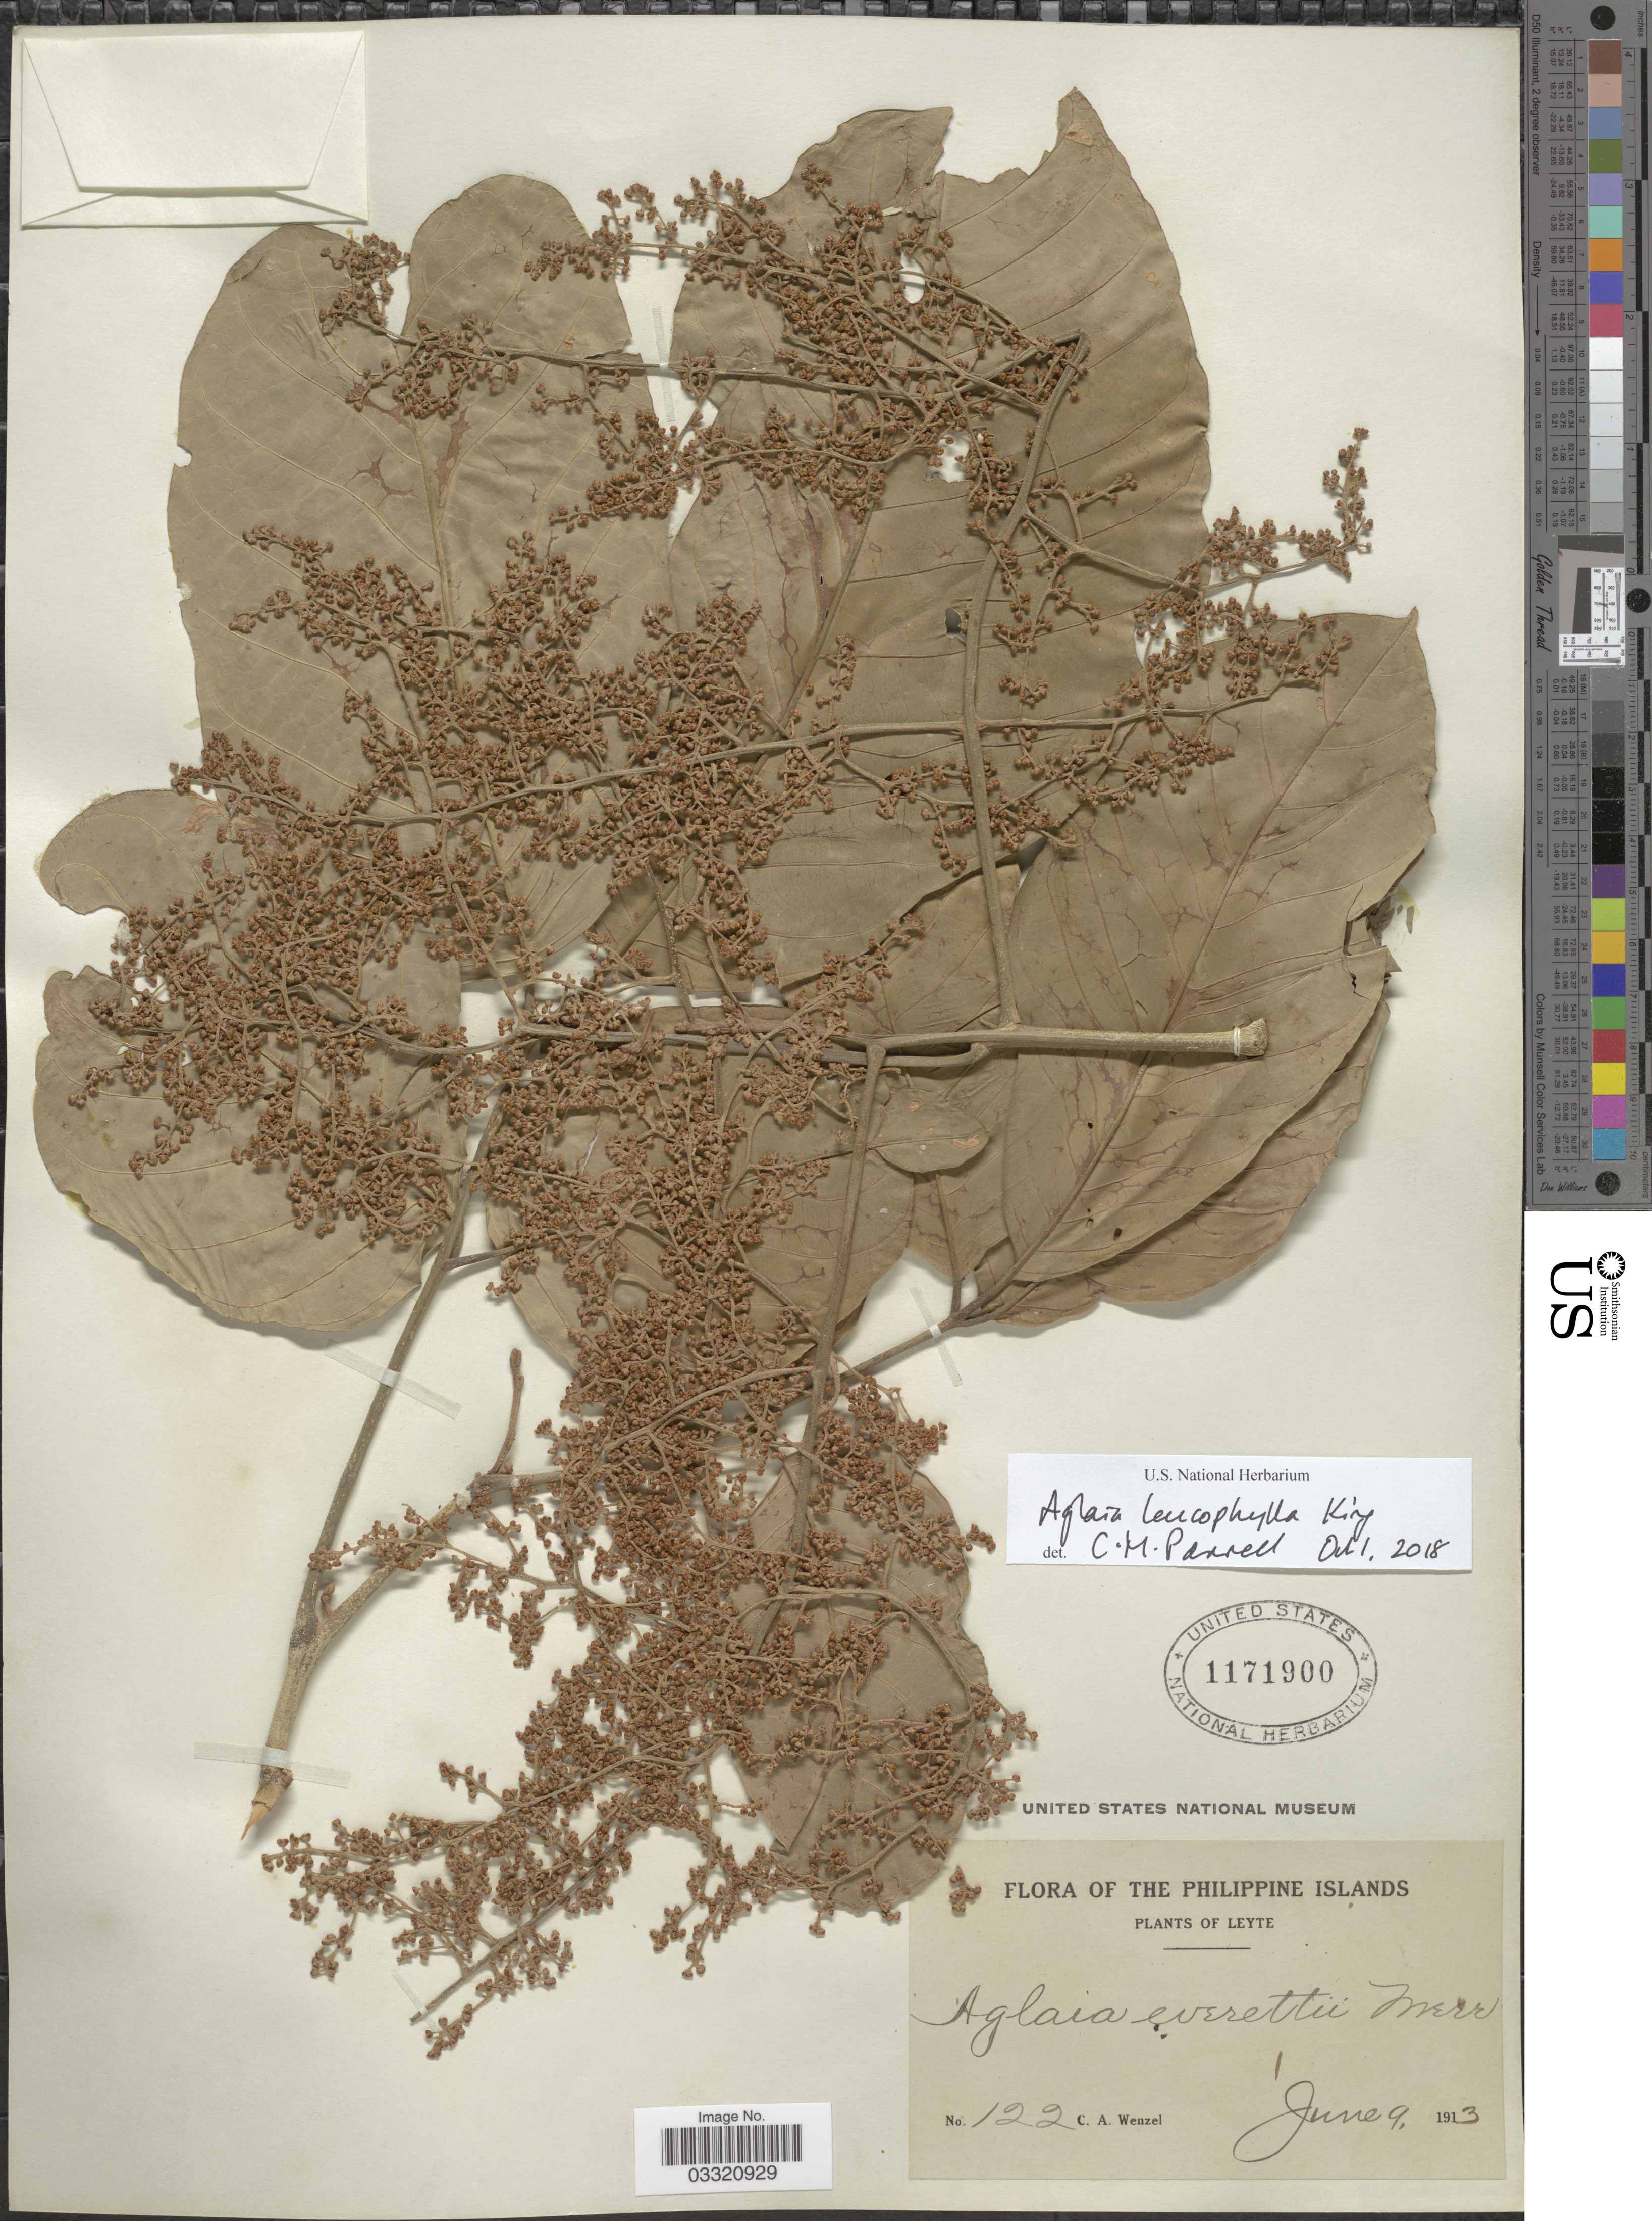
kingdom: Plantae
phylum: Tracheophyta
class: Magnoliopsida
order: Sapindales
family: Meliaceae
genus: Aglaia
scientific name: Aglaia leucophylla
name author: King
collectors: C. Wenzel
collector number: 122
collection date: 1913-06-09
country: Philippines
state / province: Eastern Visayas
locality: Leyte.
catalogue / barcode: US 1171900